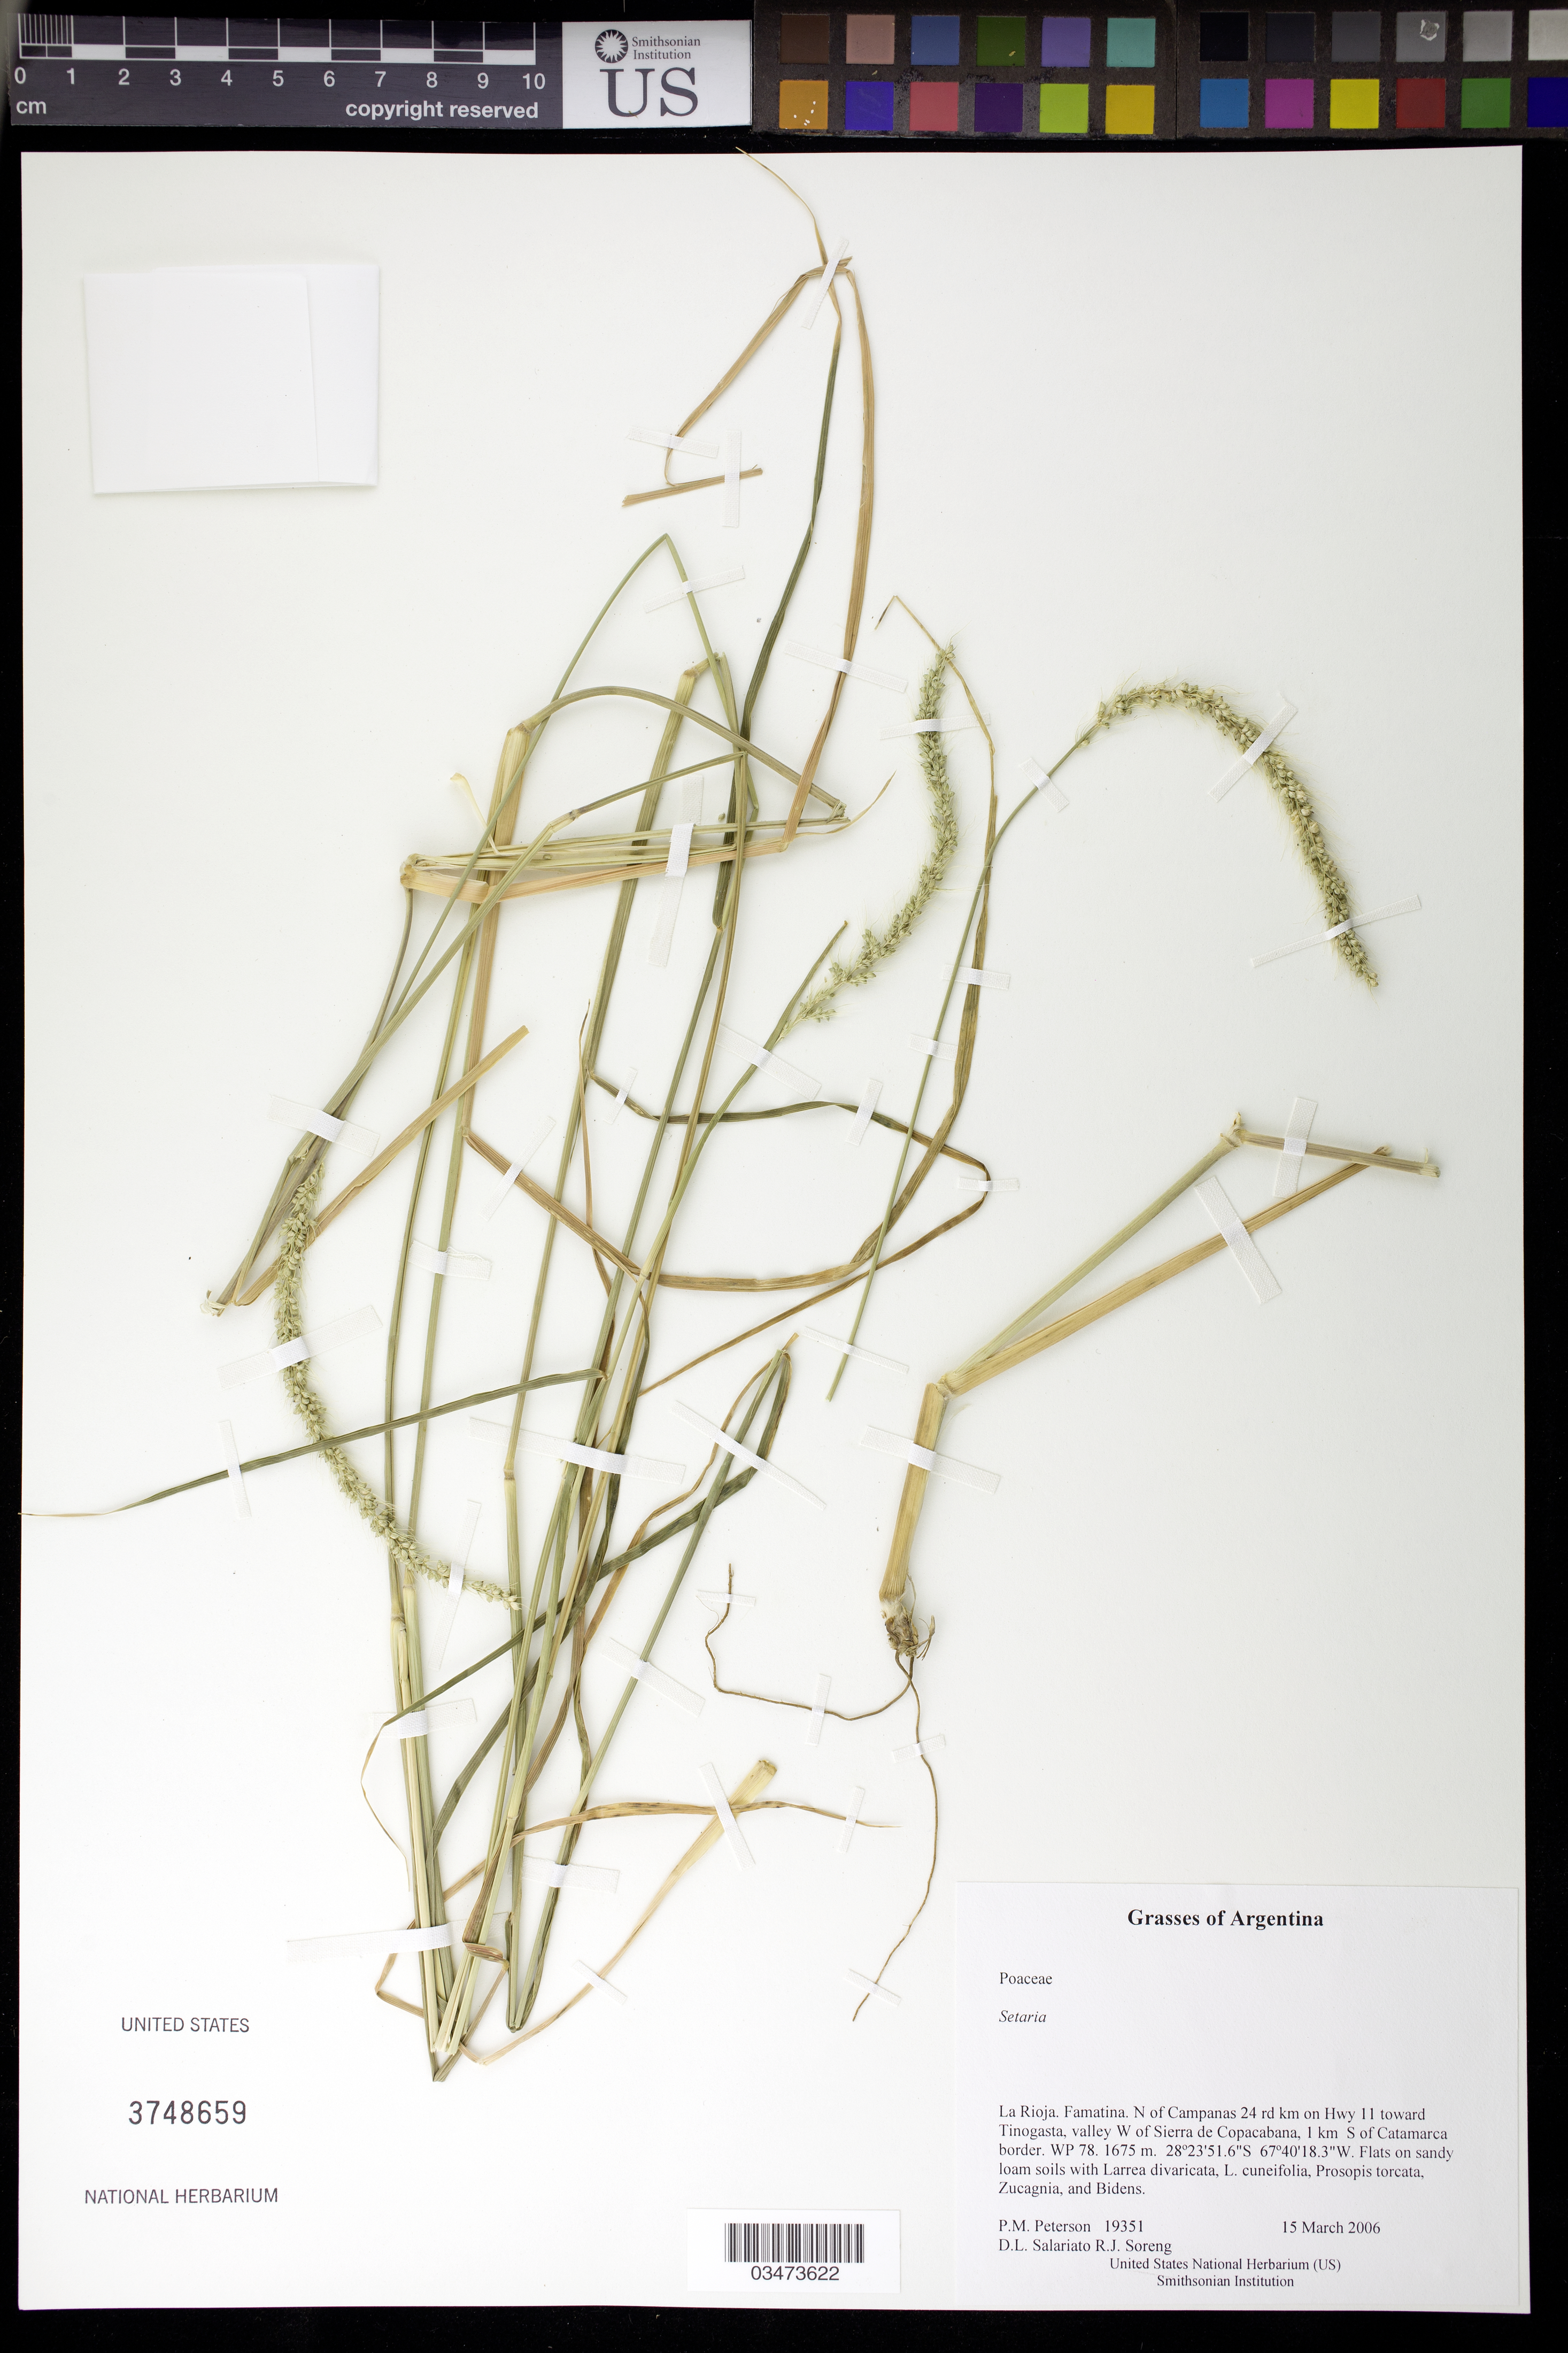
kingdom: Plantae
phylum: Tracheophyta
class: Liliopsida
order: Poales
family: Poaceae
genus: Setaria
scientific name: Setaria sp.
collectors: P. M. Peterson, R. J. Soreng, D. Salariato & A. Panizza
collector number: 19351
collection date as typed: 15 Mar 2006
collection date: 2006-03-15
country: Argentina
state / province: La Rioja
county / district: Famatina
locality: N of Campanas 24 rd km on Hwy 11 toward Tinogasta, valley W of Sierra de Copacabana, 1 km S of Catamarca border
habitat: Flats on sandy loam soils with Larrea divaricata, L. cuneifolia, Prosopis torcata, Zucagnia, and Bidens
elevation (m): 1675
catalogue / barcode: US 3748659